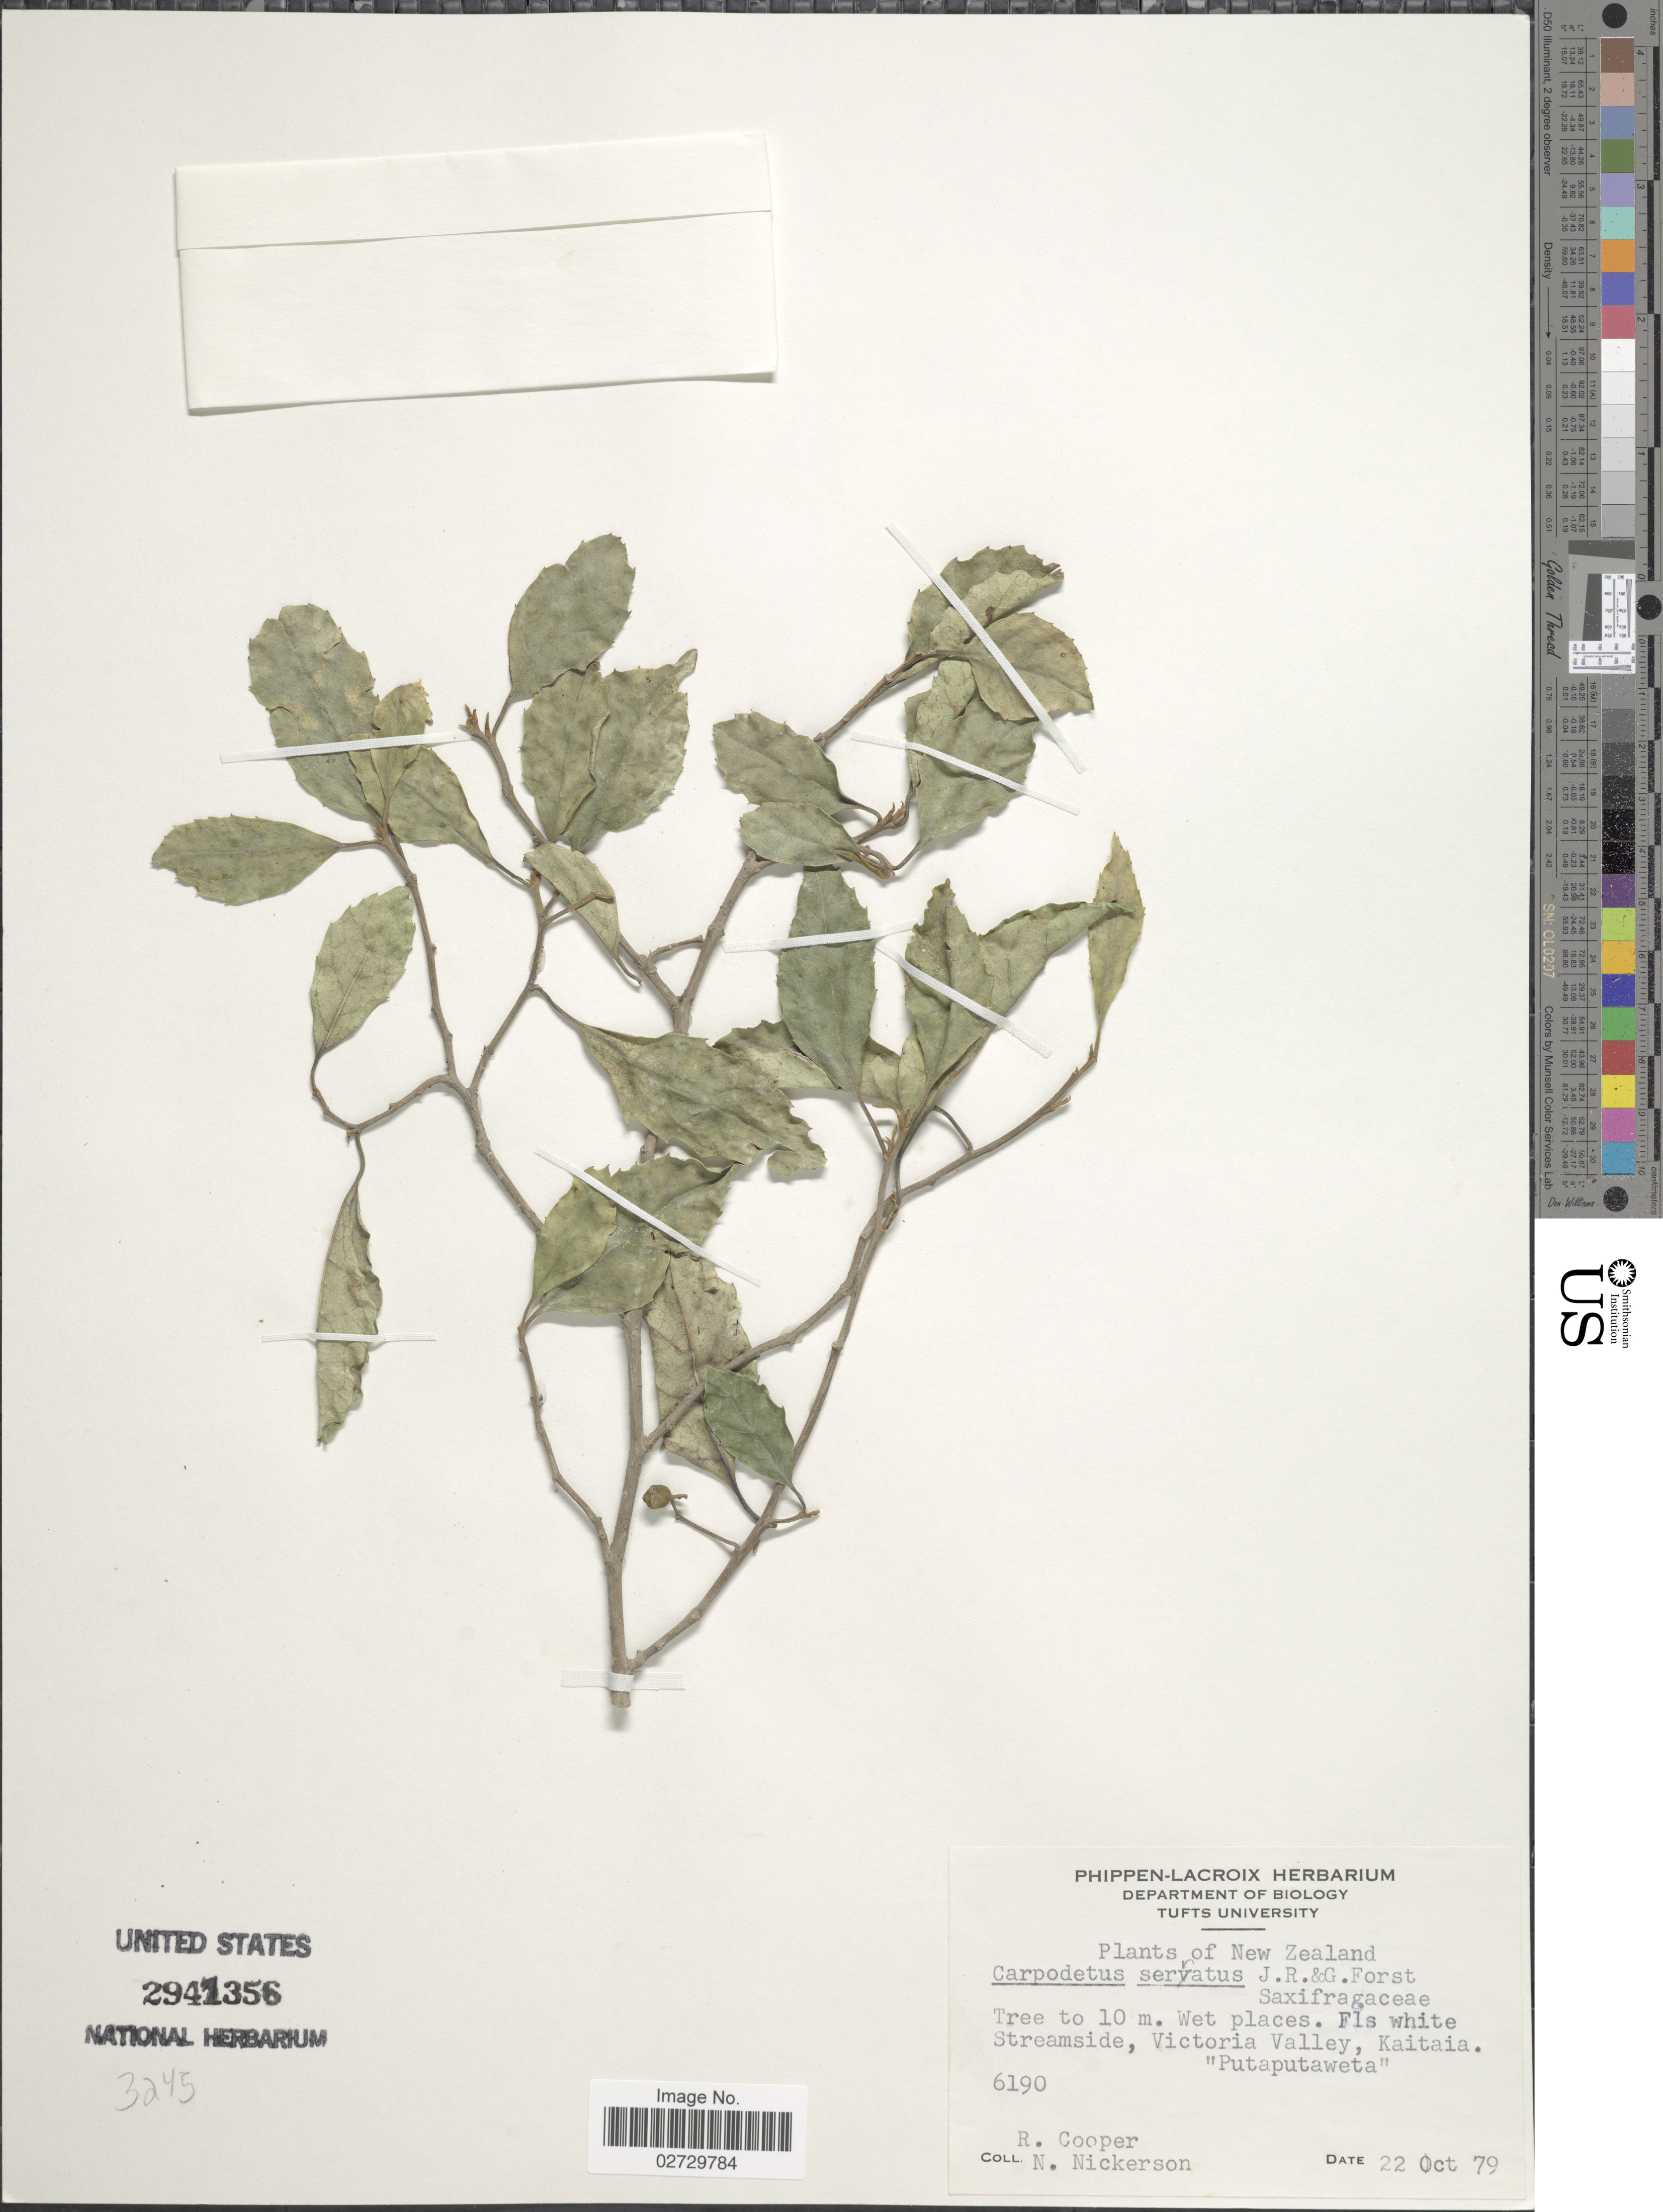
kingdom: Plantae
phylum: Tracheophyta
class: Magnoliopsida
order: Asterales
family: Rousseaceae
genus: Carpodetus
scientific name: Carpodetus serratus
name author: J.R. Forst. & G. Forst.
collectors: R. Cooper & N. Nickerson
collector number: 6190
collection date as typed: Transcribed d/m/y: 22/10/79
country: New Zealand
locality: Streamside, Victoria Valley, Kaitaia, Putaputaweta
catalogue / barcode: US 2941356